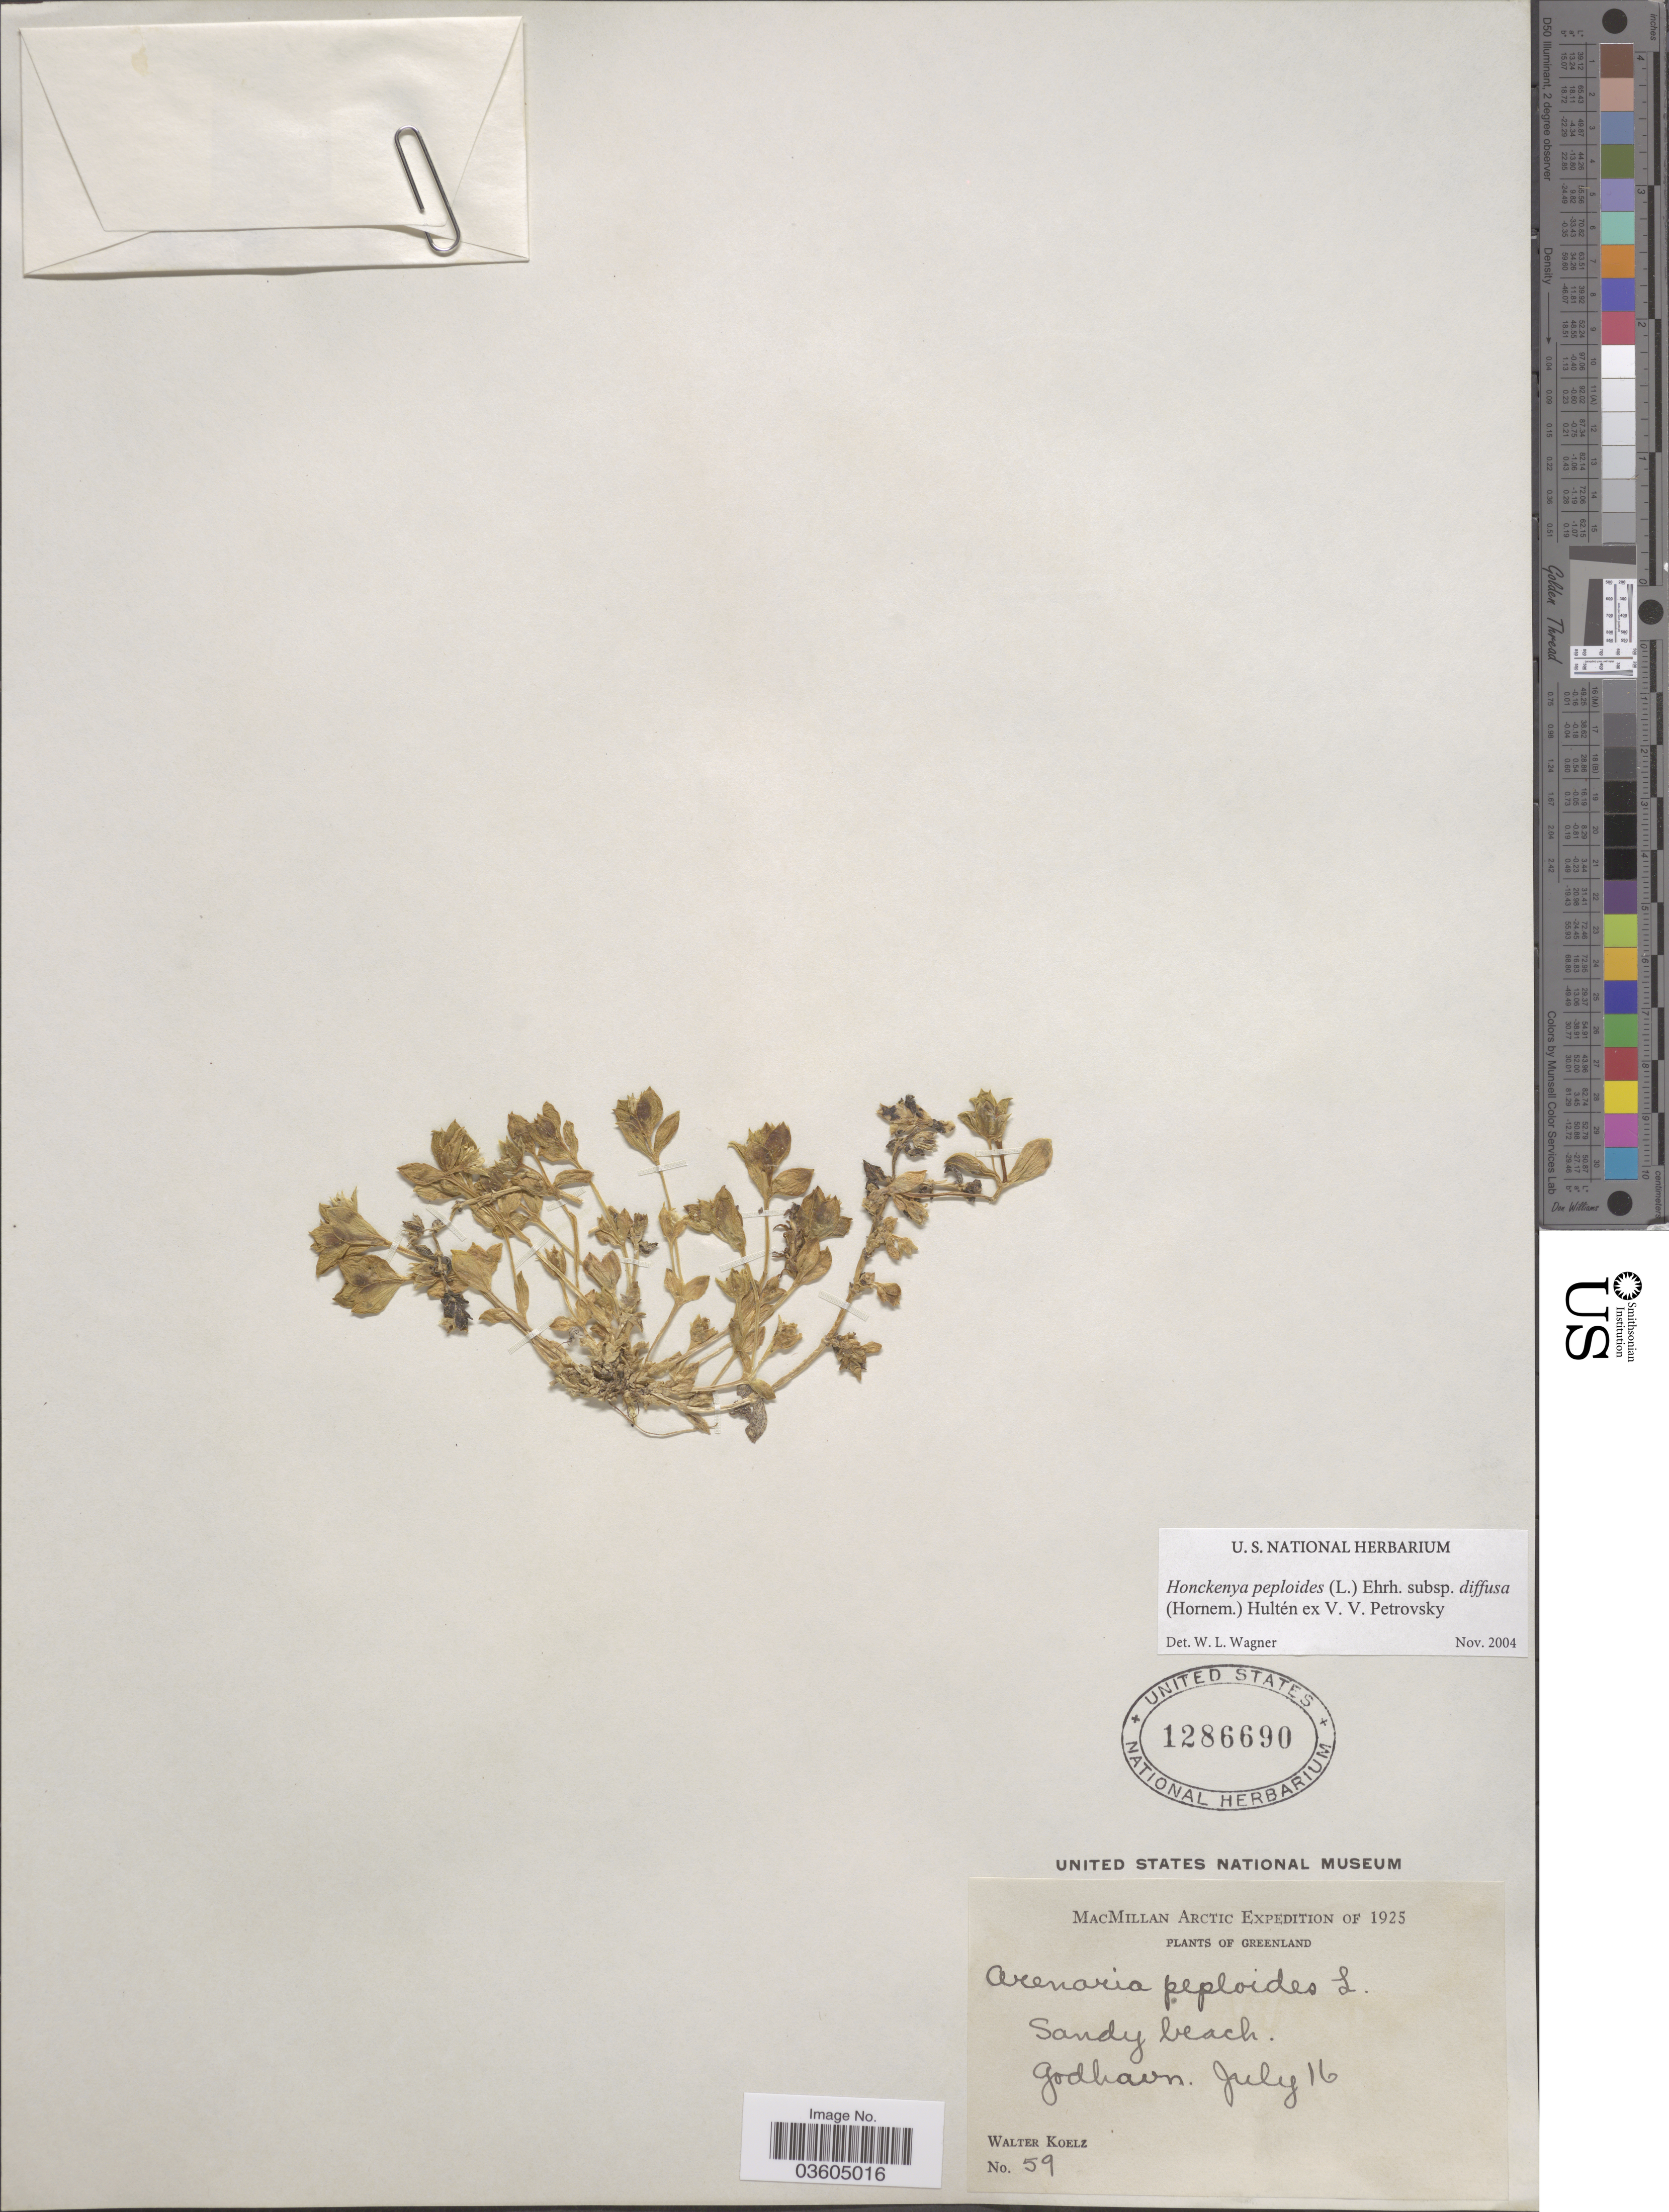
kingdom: Plantae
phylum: Tracheophyta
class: Magnoliopsida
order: Caryophyllales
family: Caryophyllaceae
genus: Honckenya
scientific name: Honckenya peploides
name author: (L.) Ehrh.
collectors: W. N. Koelz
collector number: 59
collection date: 1925-07-16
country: Greenland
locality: Arctic [unsure placement]. Sandy beach. Godhavn.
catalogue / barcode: US 1286690